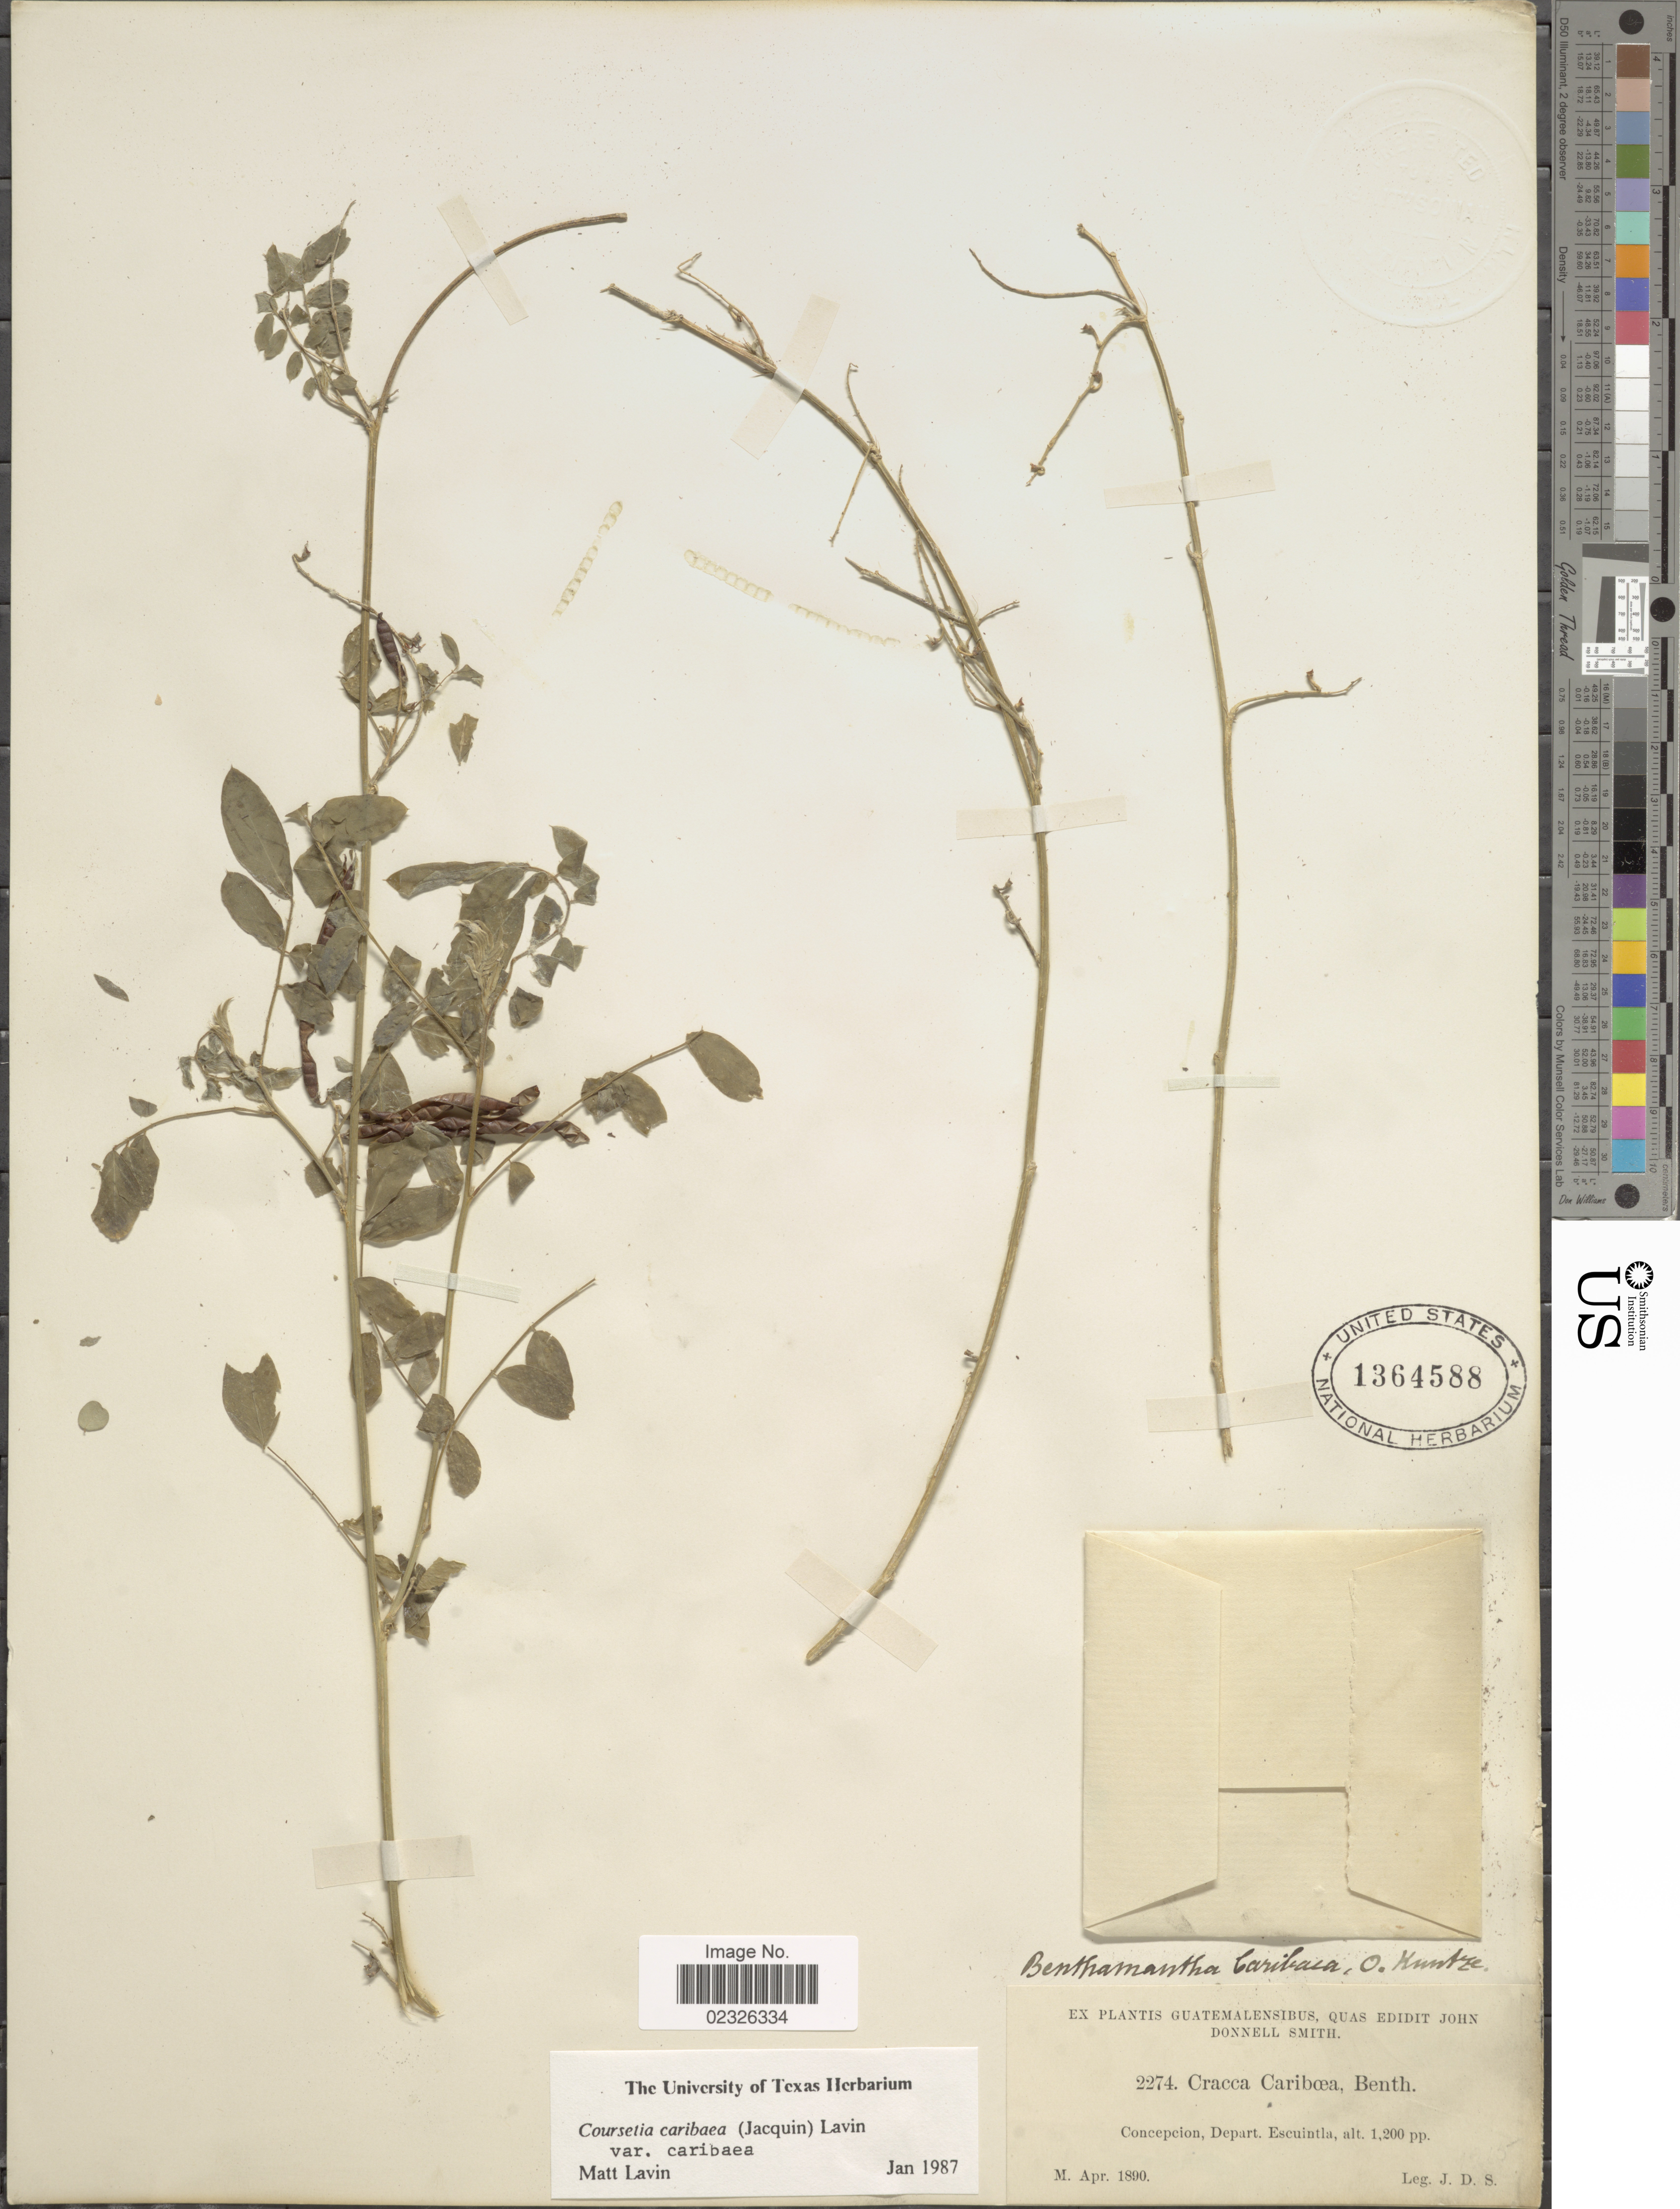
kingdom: Plantae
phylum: Tracheophyta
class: Magnoliopsida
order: Fabales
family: Fabaceae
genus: Coursetia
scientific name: Coursetia caribaea var. caribaea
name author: (Jacq.) Lavin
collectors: J. Donnell Smith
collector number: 2274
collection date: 1890-04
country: Guatemala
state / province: Escuintla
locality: Guatemalensibus. Concepcion, Depart. Escuintla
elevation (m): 366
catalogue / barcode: US 1364588